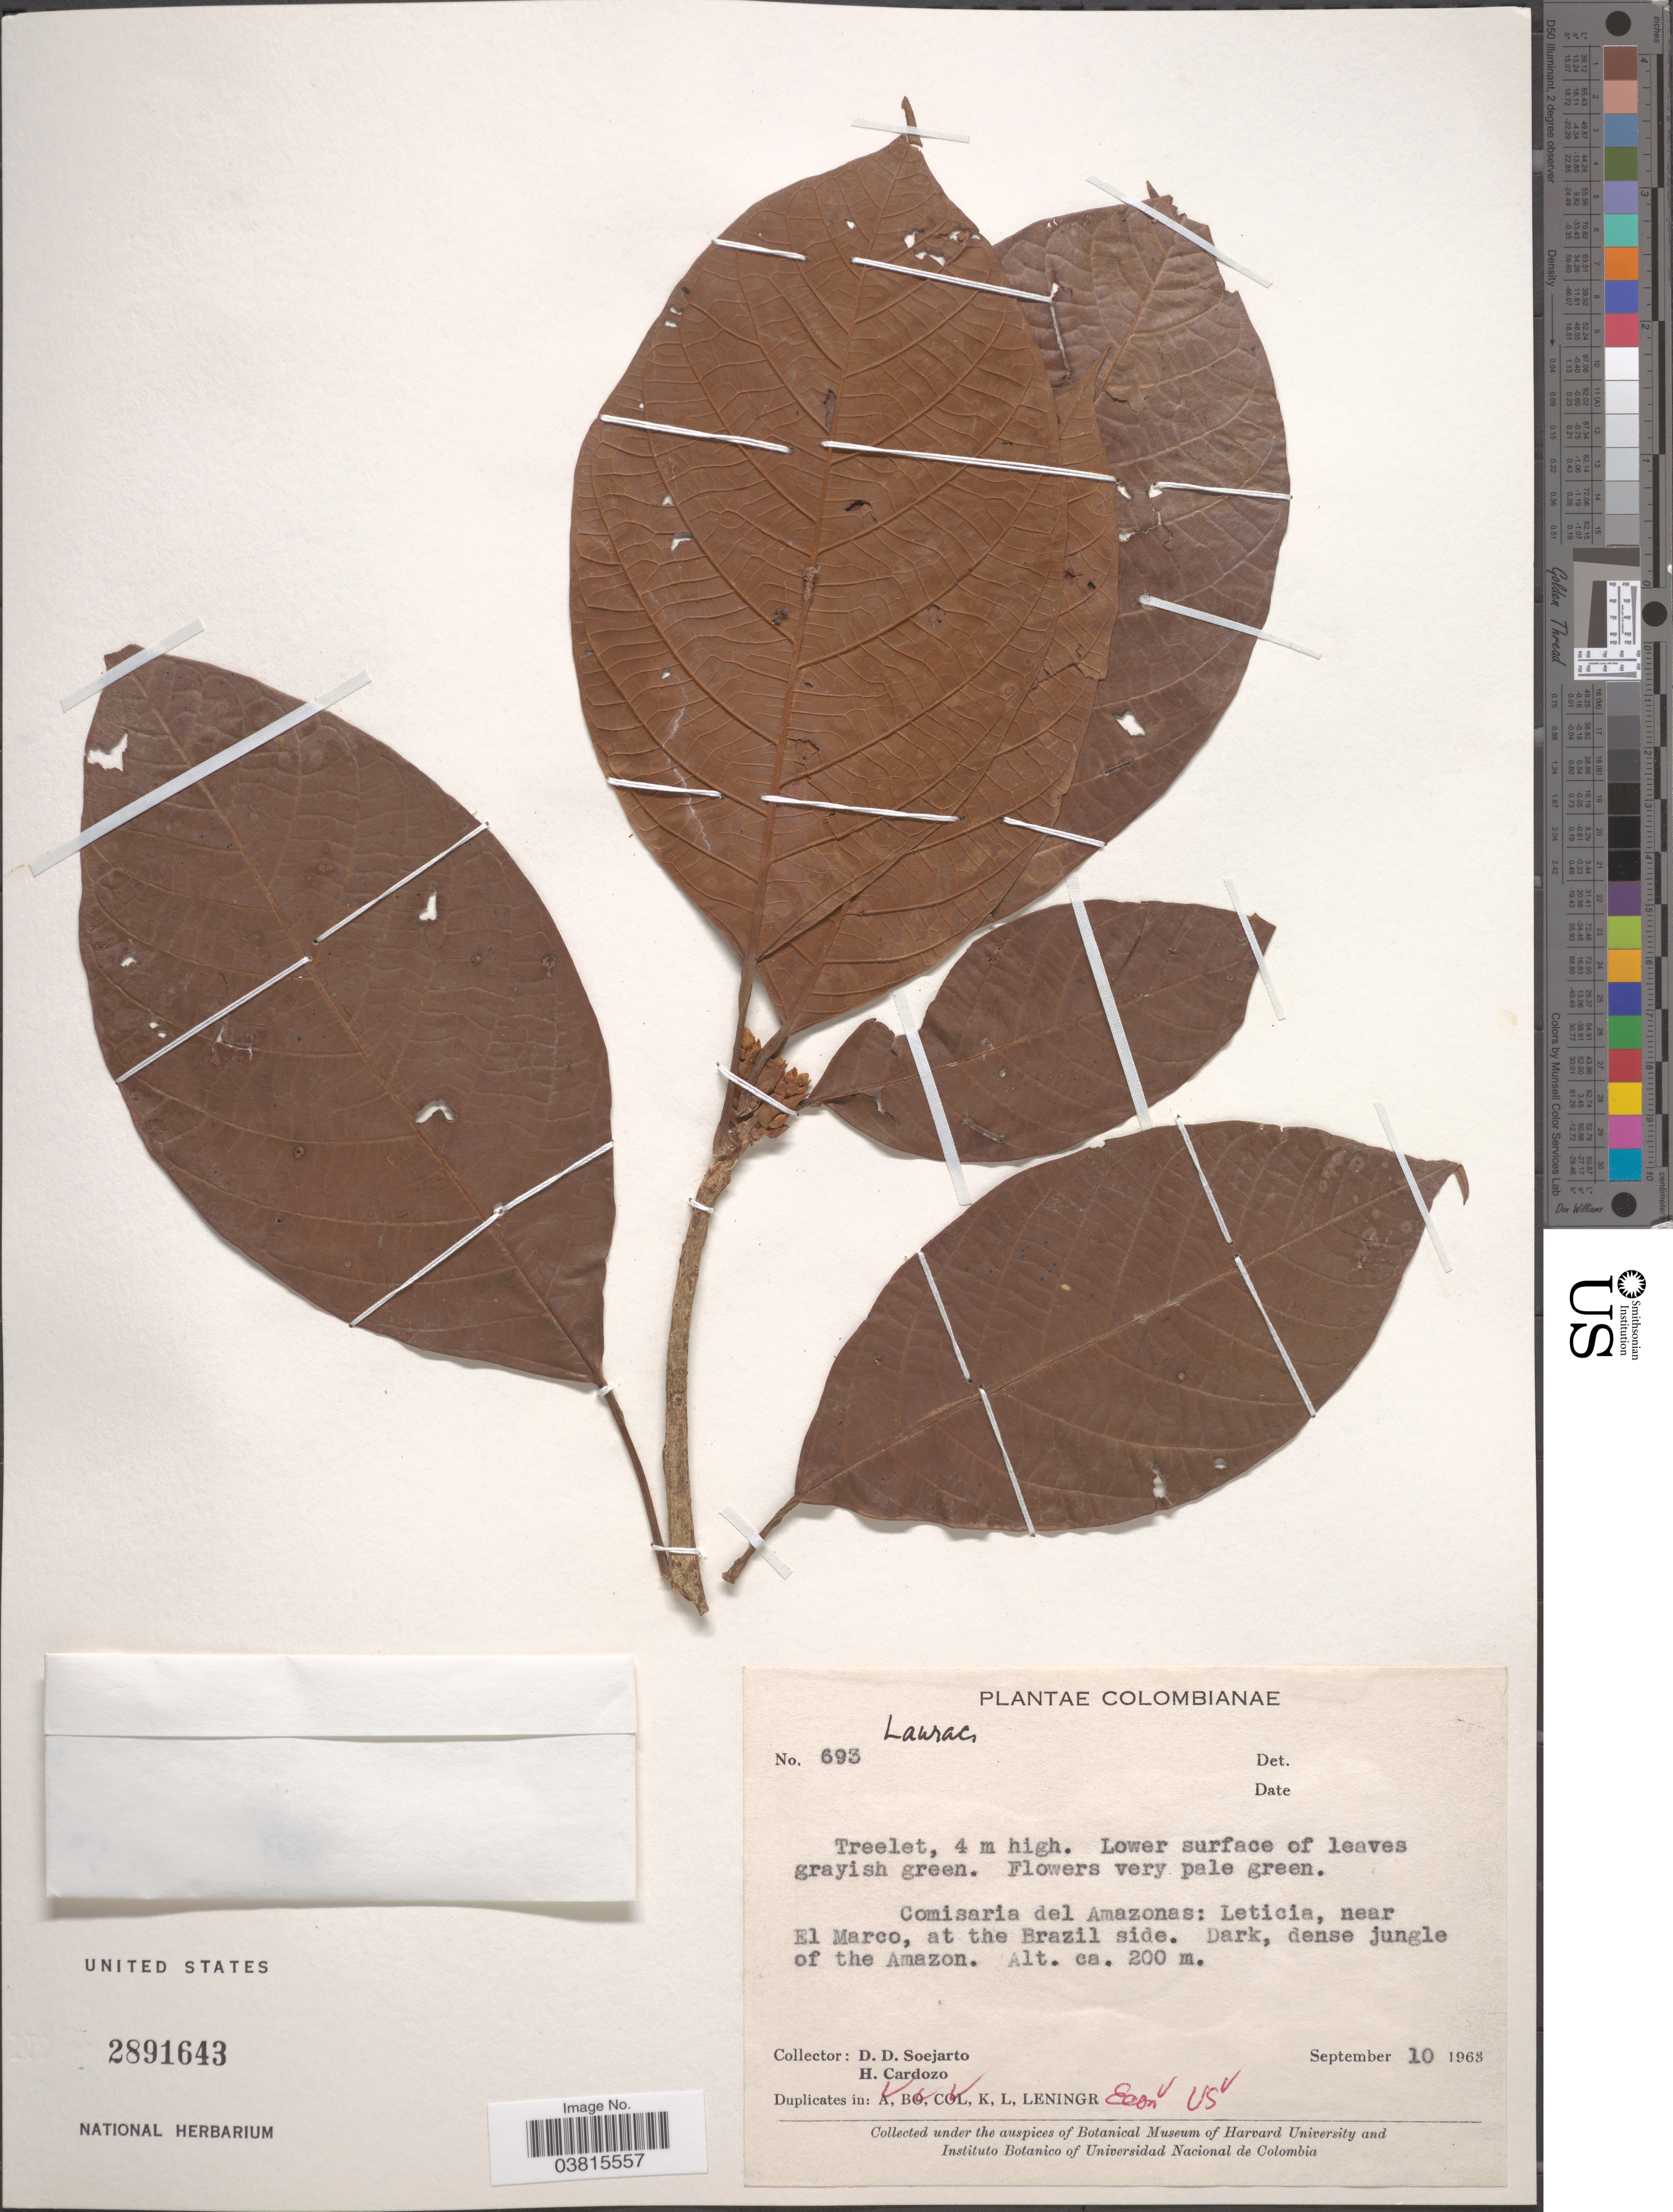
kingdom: Plantae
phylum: Tracheophyta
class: Magnoliopsida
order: Laurales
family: Lauraceae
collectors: H. Cardozo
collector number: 693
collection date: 1963-09-10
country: Colombia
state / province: Amazônas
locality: Comisaria del Amazonas: Leticia, near El Marco, at the Brazil side. Dark, dense jungle of the Amazon.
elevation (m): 200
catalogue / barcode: US 2891643